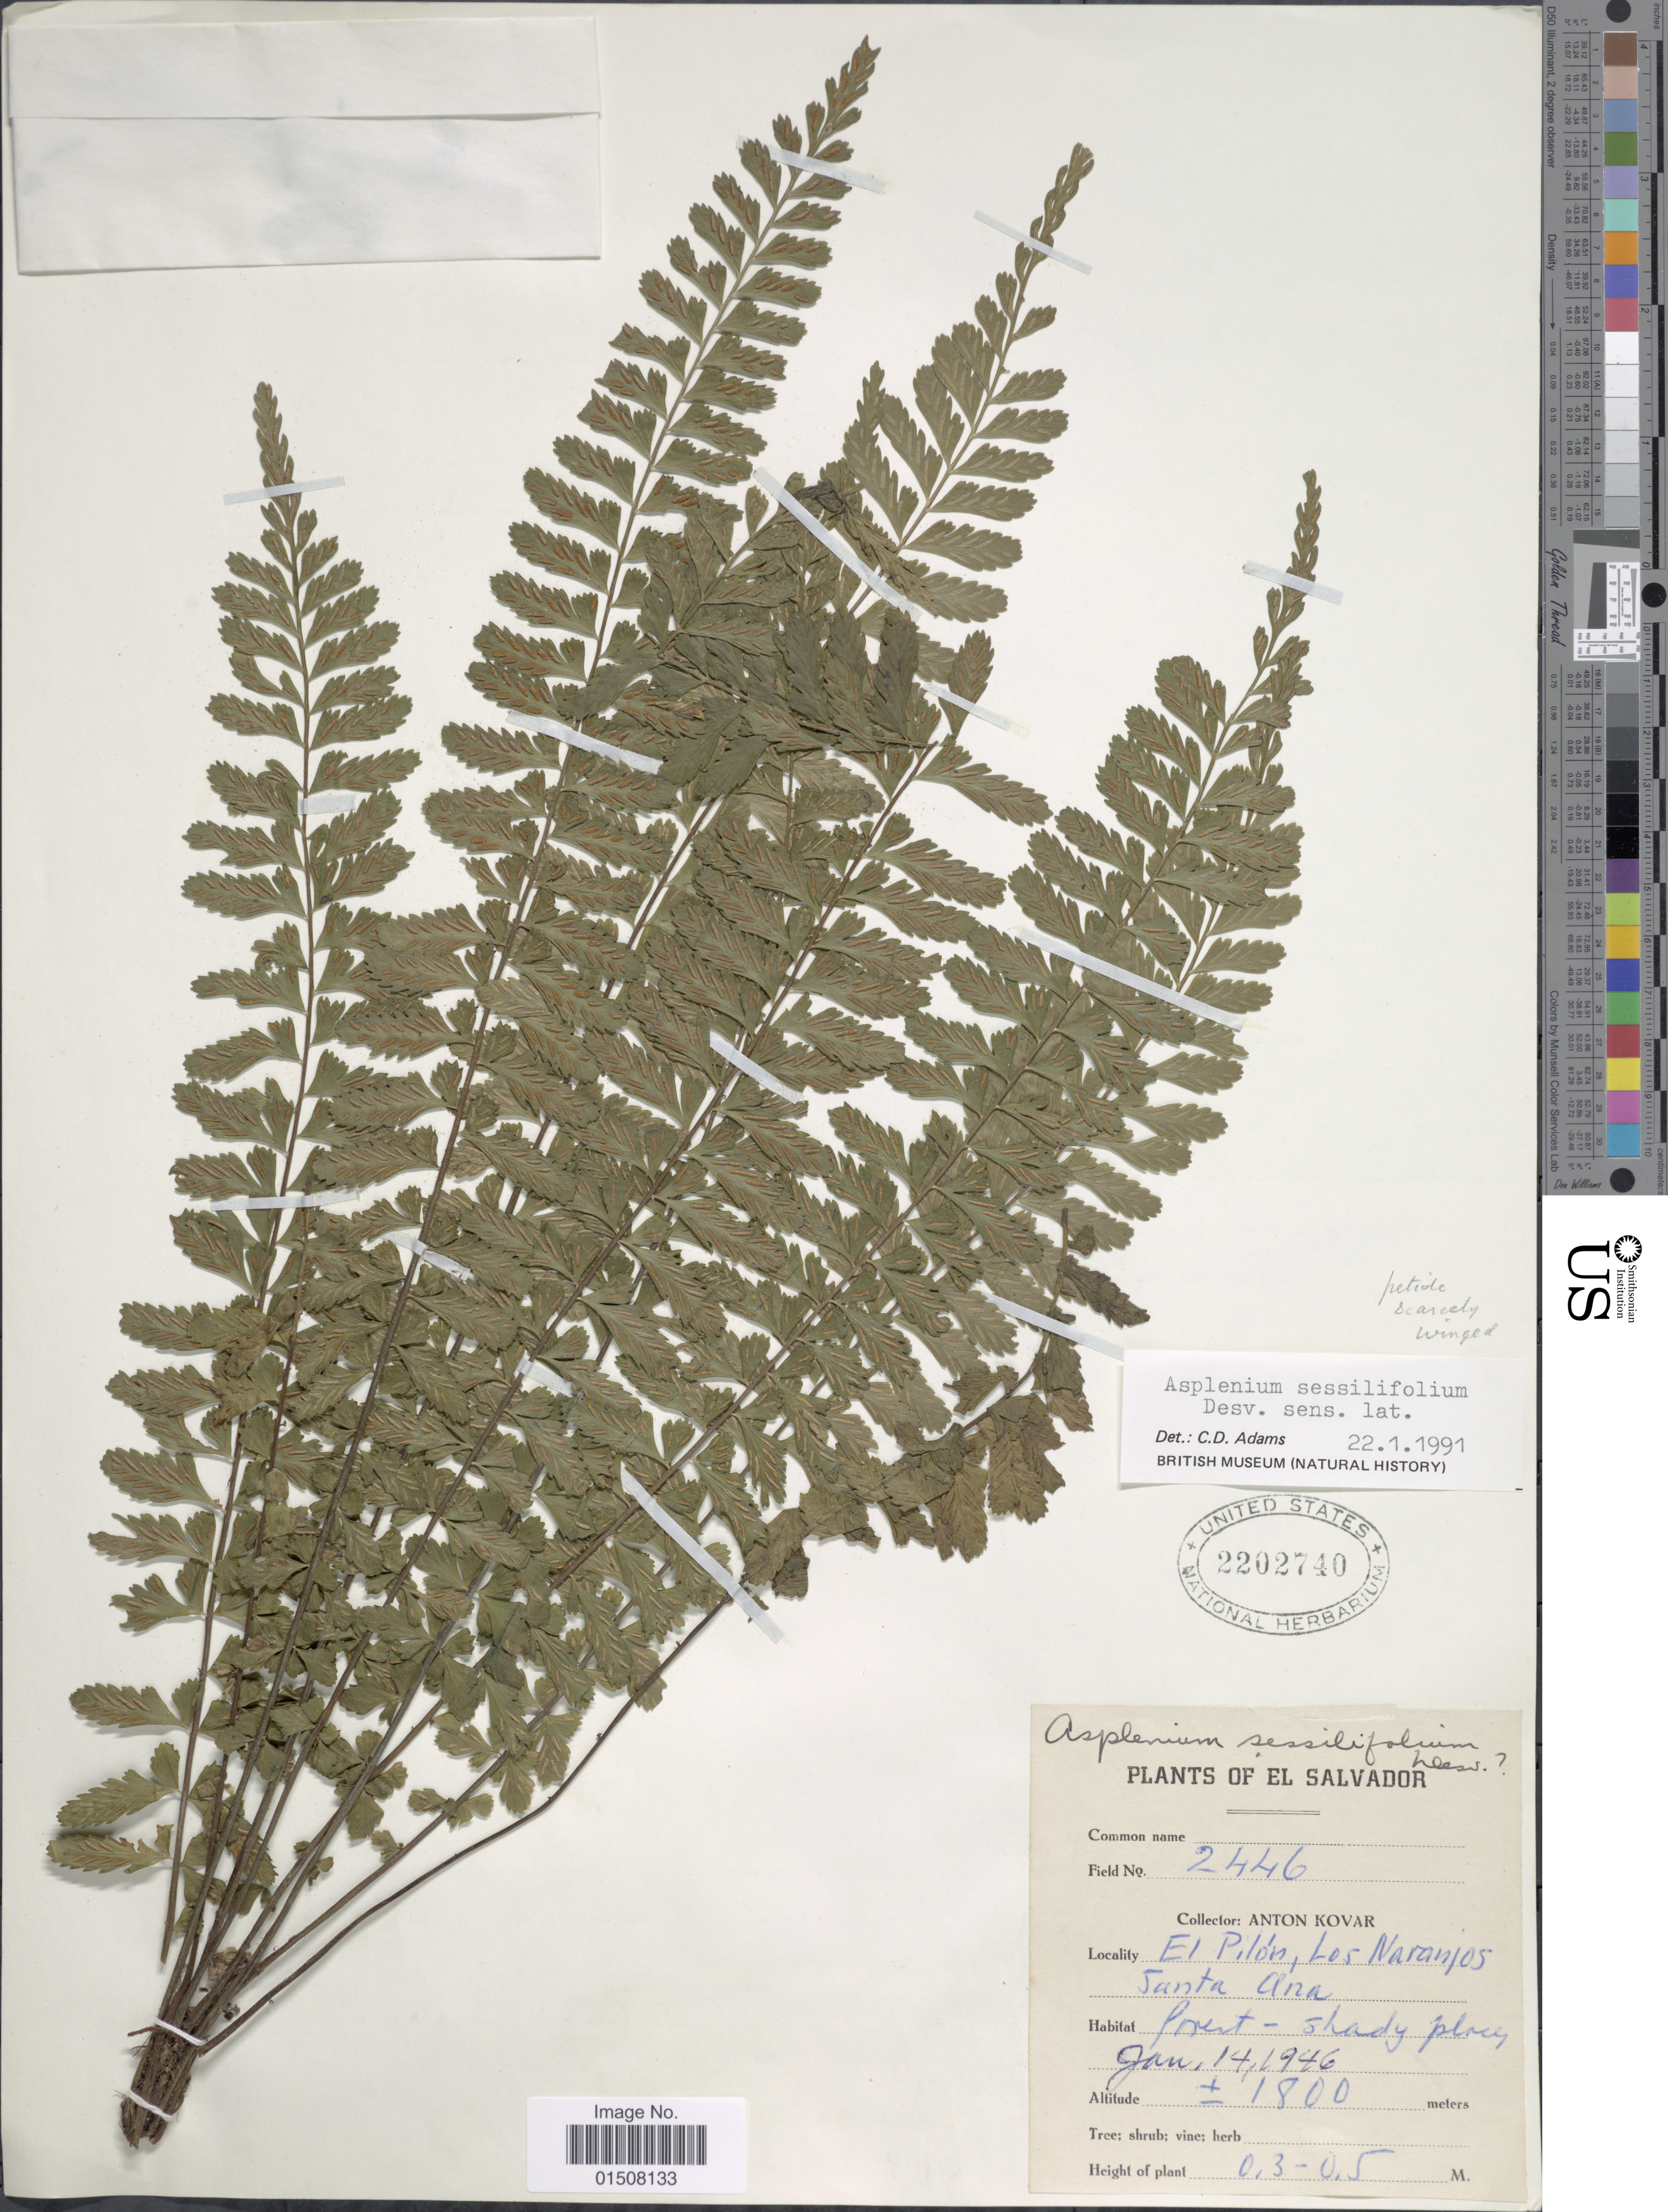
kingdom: Plantae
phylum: Tracheophyta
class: Polypodiopsida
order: Polypodiales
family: Aspleniaceae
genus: Asplenium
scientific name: Asplenium sessilifolium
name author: Desv.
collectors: A. Kovar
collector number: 2446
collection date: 1946-01-14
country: El Salvador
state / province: Santa Ana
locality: El Pilon, Los Naranjos9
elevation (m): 1800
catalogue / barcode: US 2202740